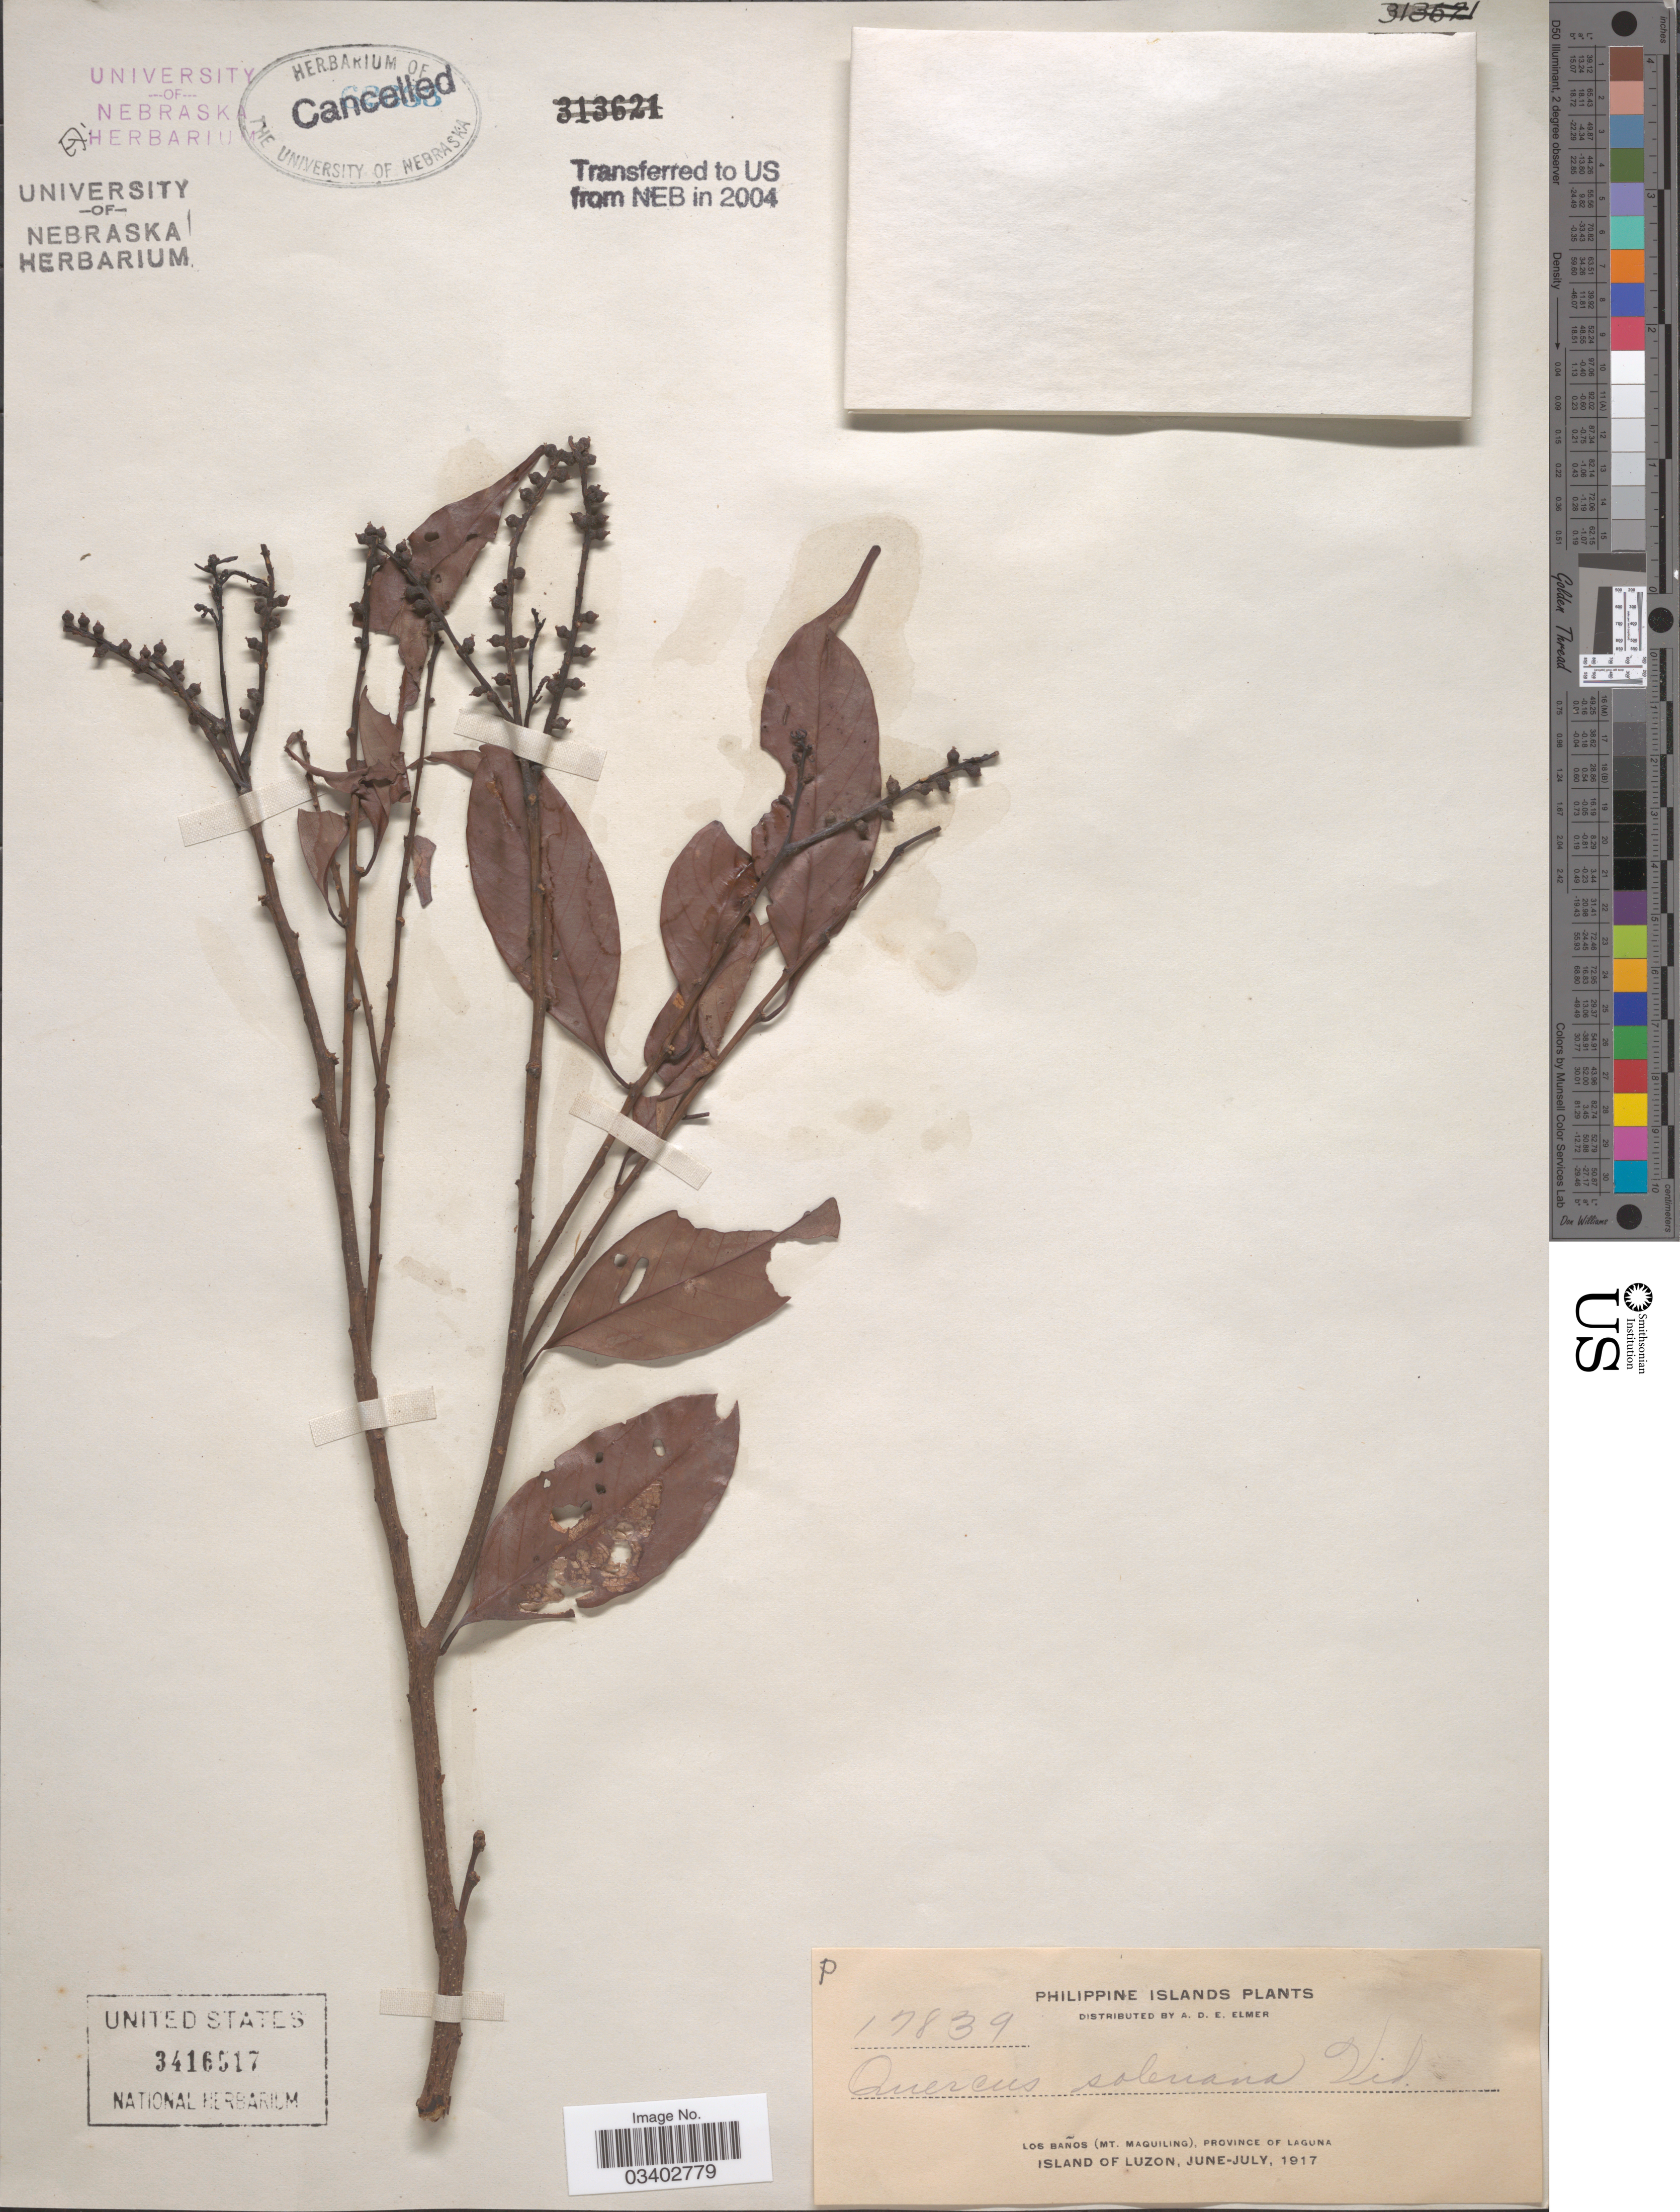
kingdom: Plantae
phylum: Tracheophyta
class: Magnoliopsida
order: Fagales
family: Fagaceae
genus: Lithocarpus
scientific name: Lithocarpus solerianus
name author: (Vidal) Rehder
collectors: A. D. E. Elmer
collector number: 17839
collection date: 1917-06/1917-07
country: Philippines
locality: Los Baños (Mt. Maquiling), Province of Laguna. Island of Luzon.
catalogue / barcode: US 3416517